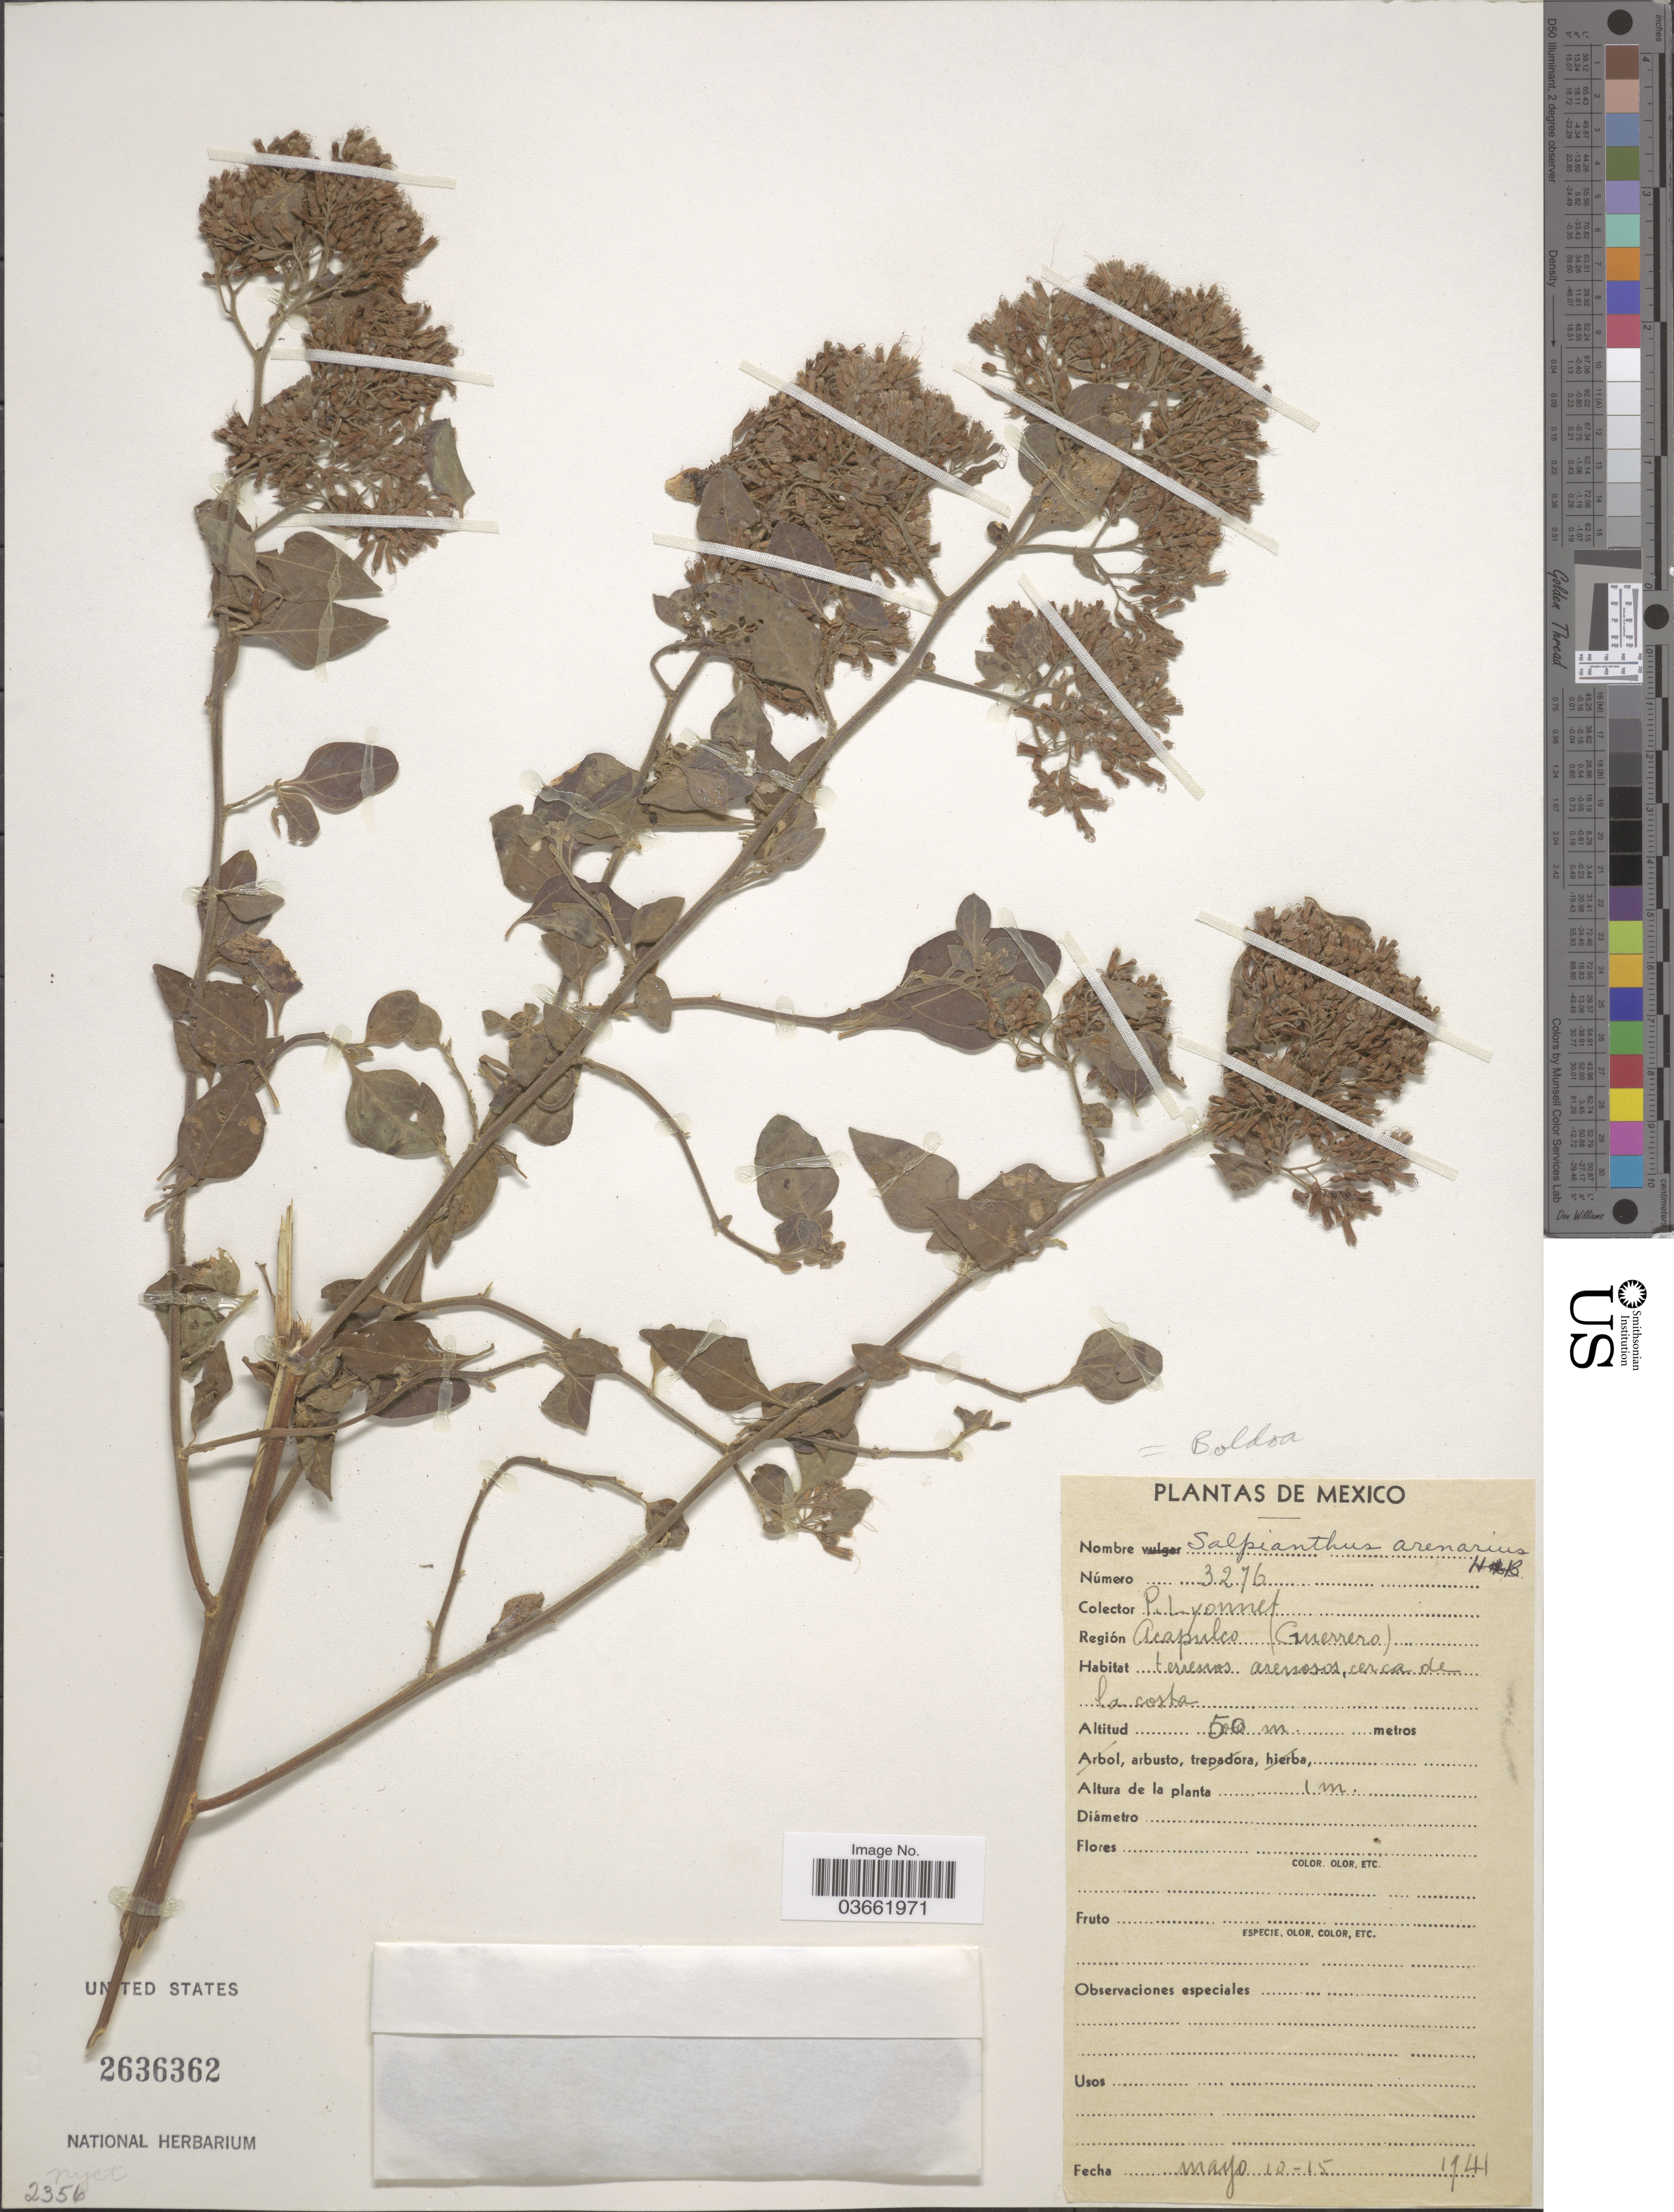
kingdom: Plantae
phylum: Tracheophyta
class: Magnoliopsida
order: Caryophyllales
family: Nyctaginaceae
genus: Boldoa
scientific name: Boldoa sp.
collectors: P. Lyonnet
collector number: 3276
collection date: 1941-05-10/1941-05-15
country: Mexico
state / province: Guerrero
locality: Región Acapulco, terrenos arenosas, cerca de la costa.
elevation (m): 50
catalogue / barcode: US 2636362